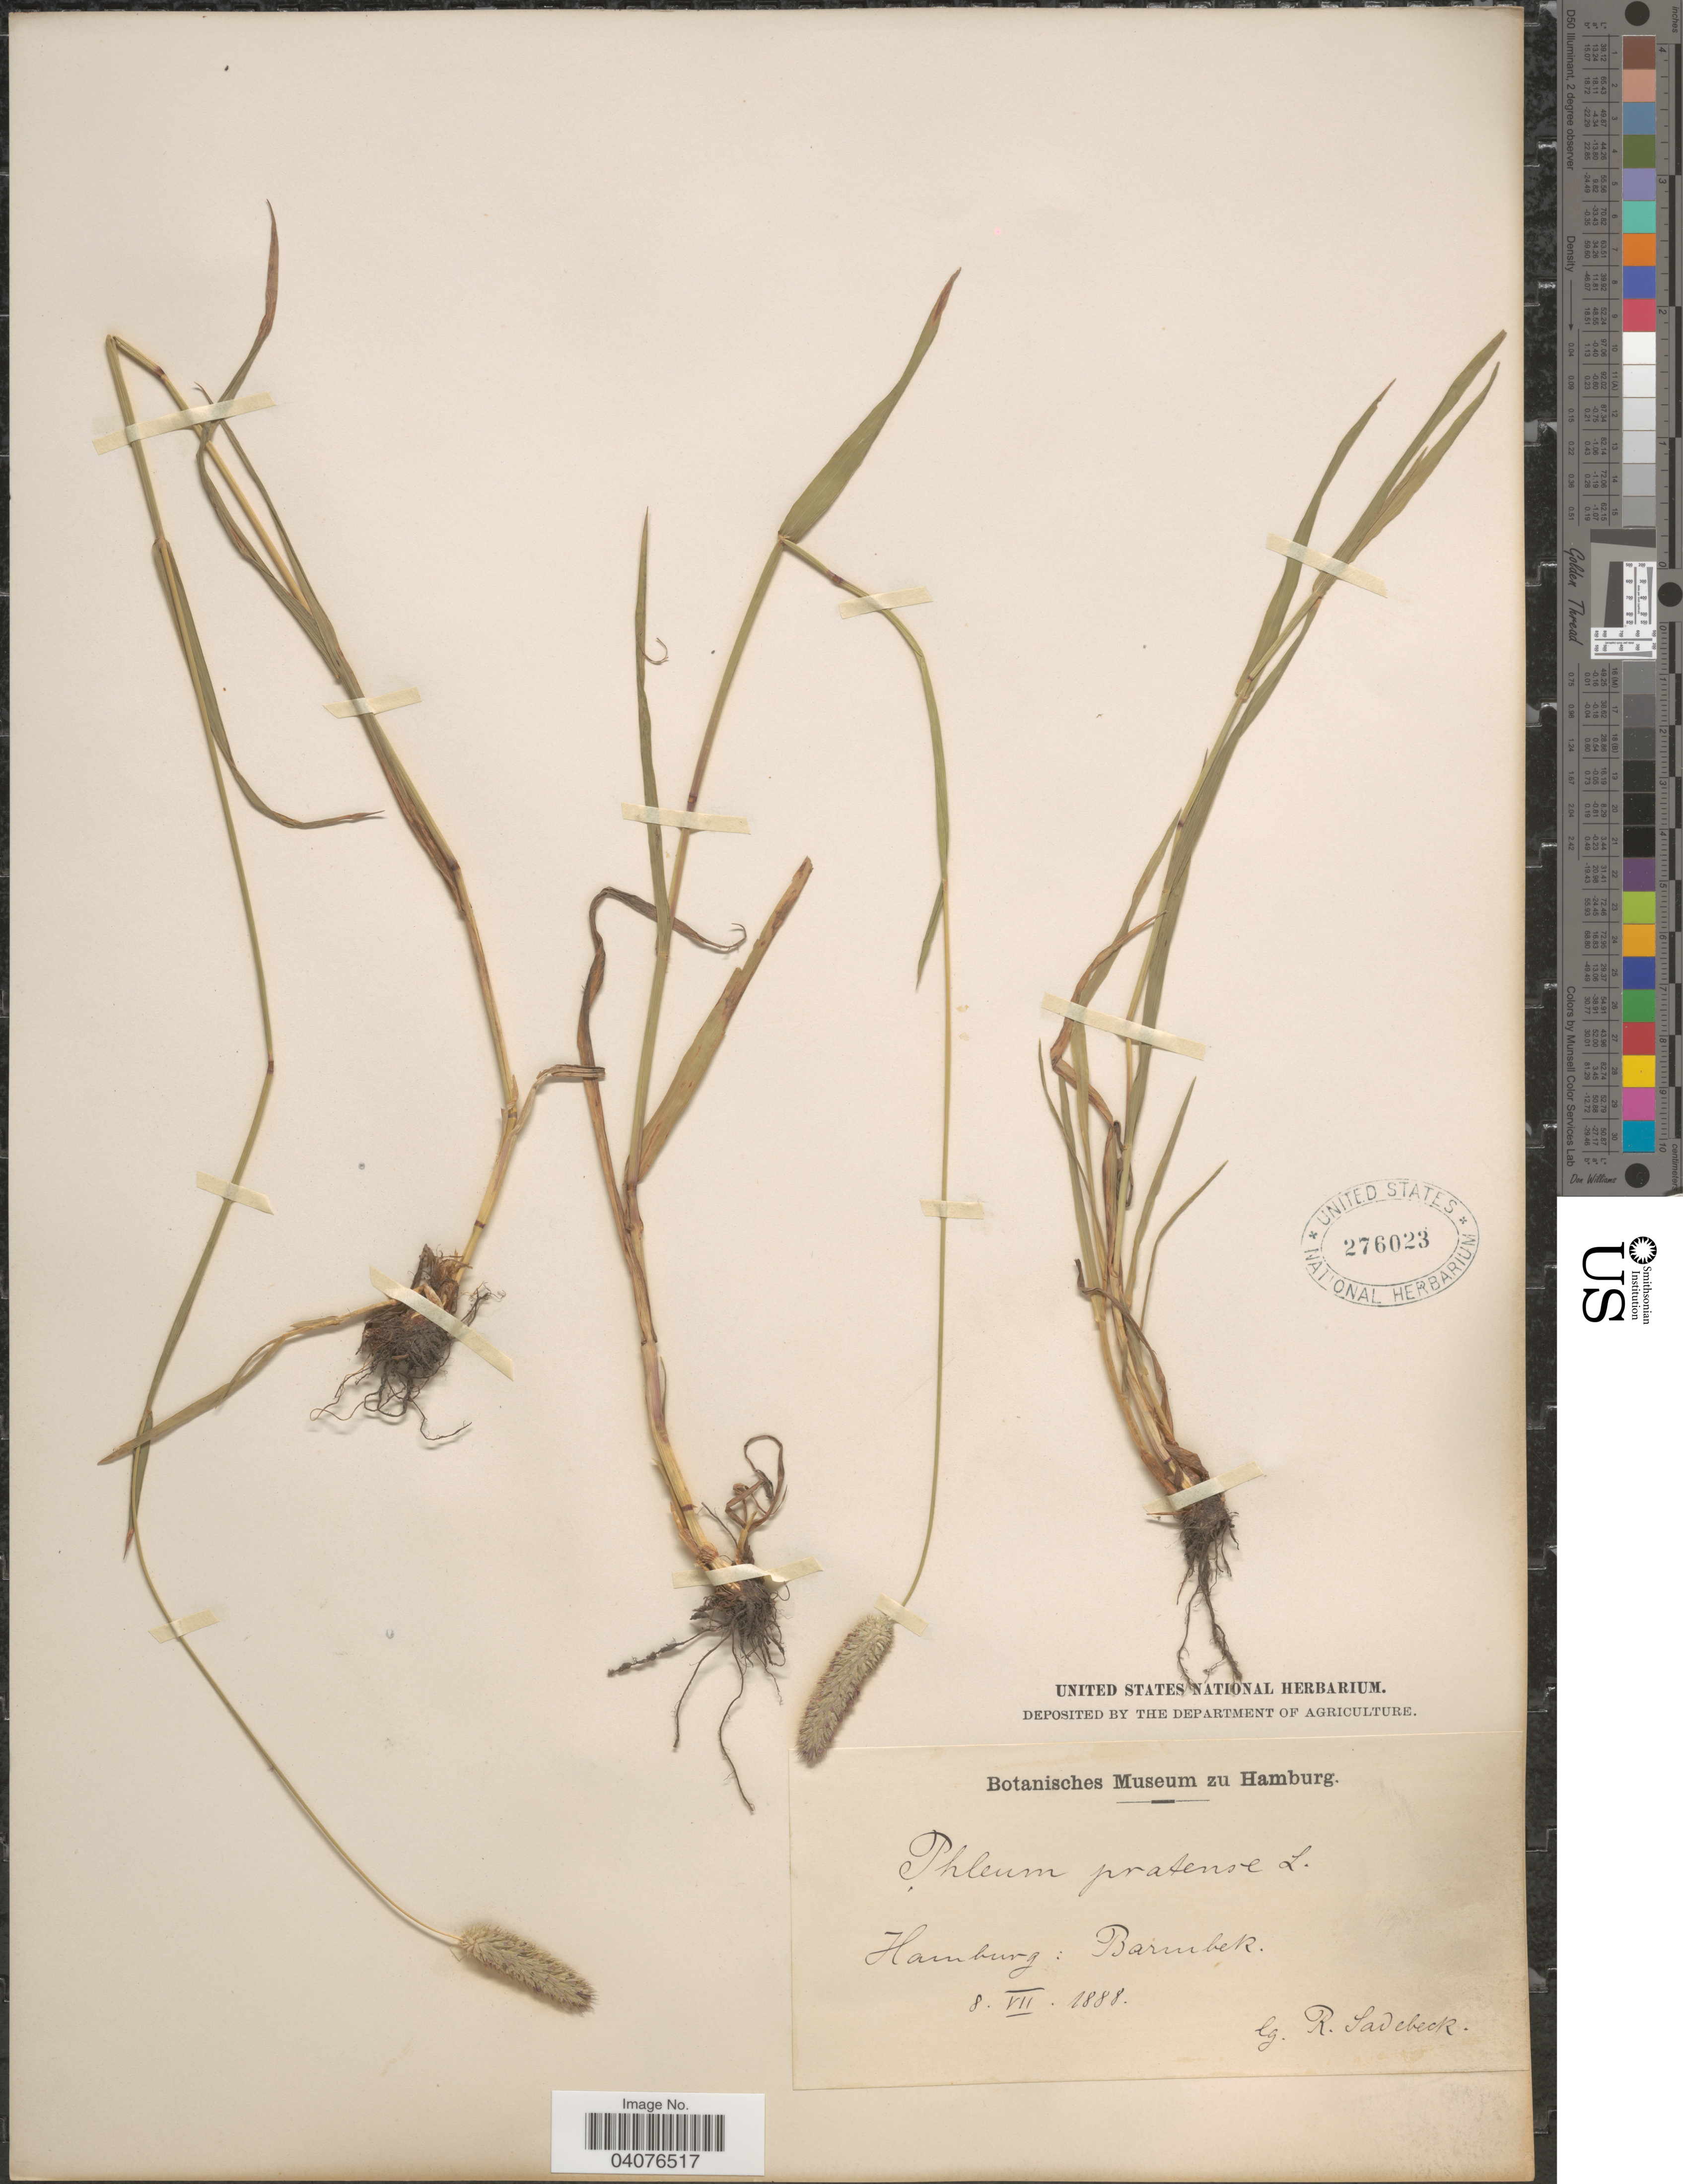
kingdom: Plantae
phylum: Tracheophyta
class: Liliopsida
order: Poales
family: Poaceae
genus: Phleum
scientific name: Phleum pratense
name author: L.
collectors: R. Sadebeck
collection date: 1888-07-08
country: Germany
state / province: Hamburg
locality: Barmbek.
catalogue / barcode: US 276023